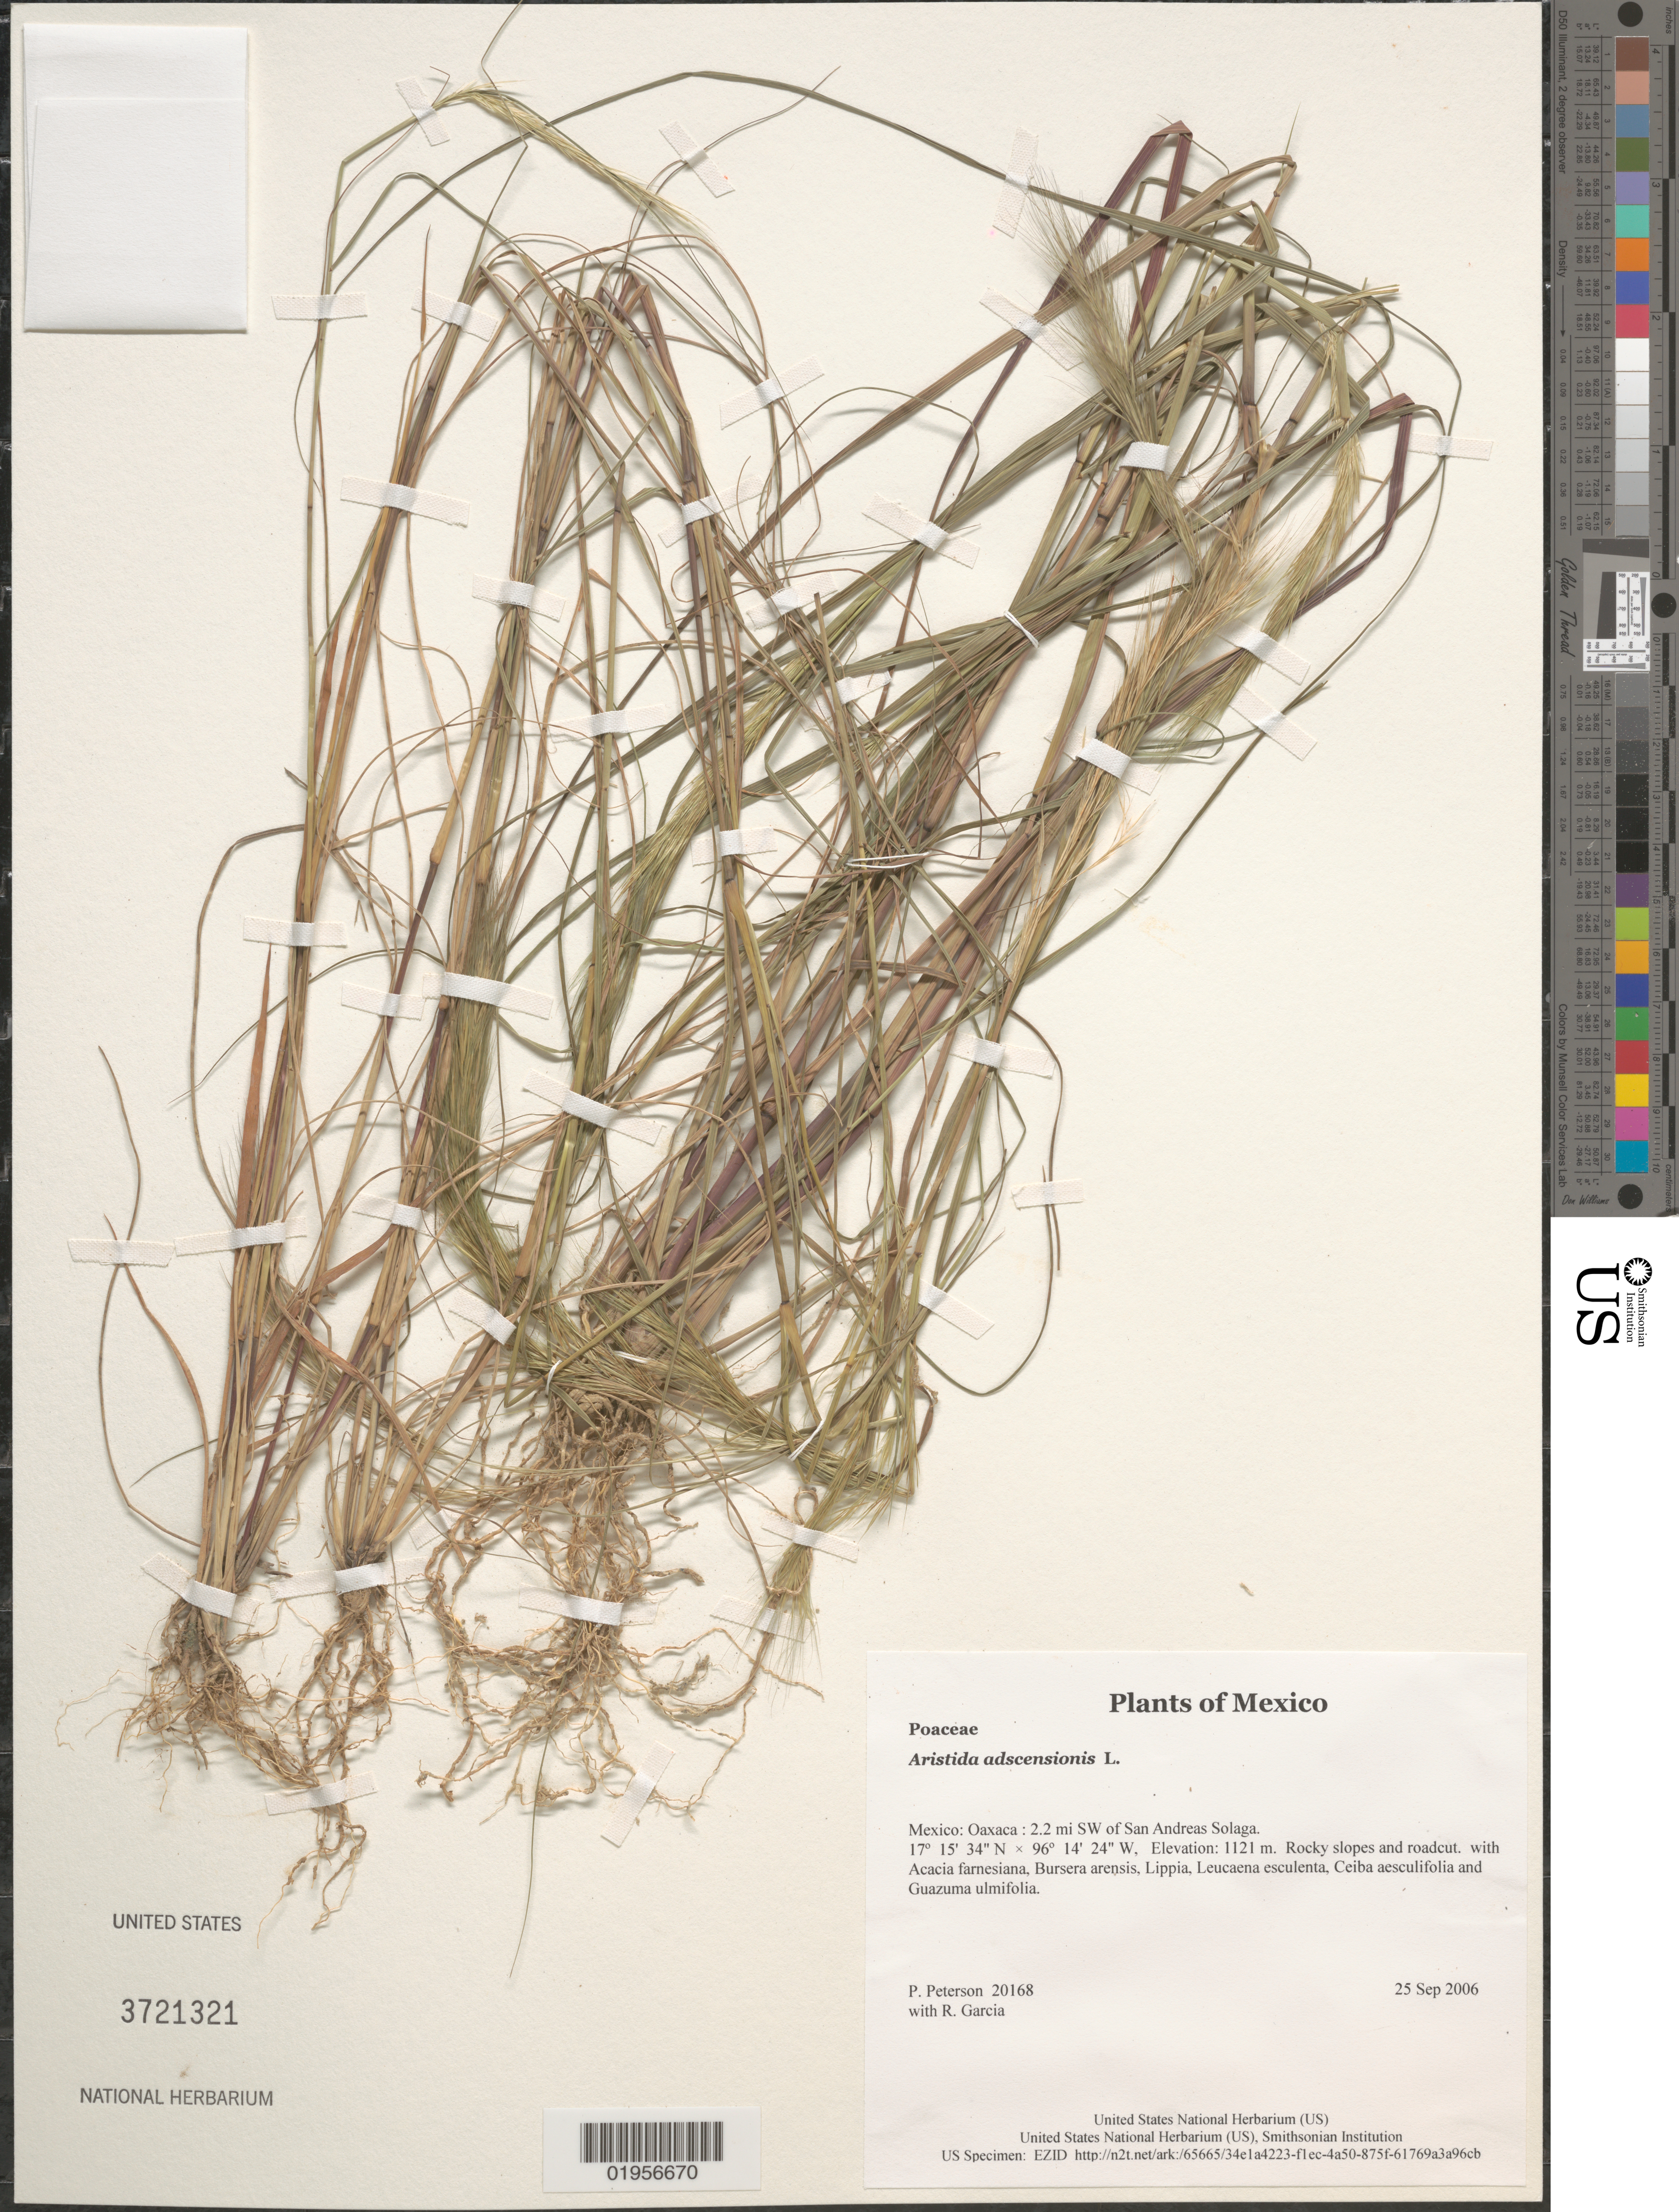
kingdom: Plantae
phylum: Tracheophyta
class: Liliopsida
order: Poales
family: Poaceae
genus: Aristida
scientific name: Aristida adscensionis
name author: L.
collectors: P. M. Peterson & R. Garcia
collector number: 20168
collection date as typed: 25 Sep 2006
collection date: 2006-09-25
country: Mexico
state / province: Oaxaca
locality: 2.2 mi SW of San Andreas Solaga.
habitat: Rocky slopes and roadcut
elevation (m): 1121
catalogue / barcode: US 3721321